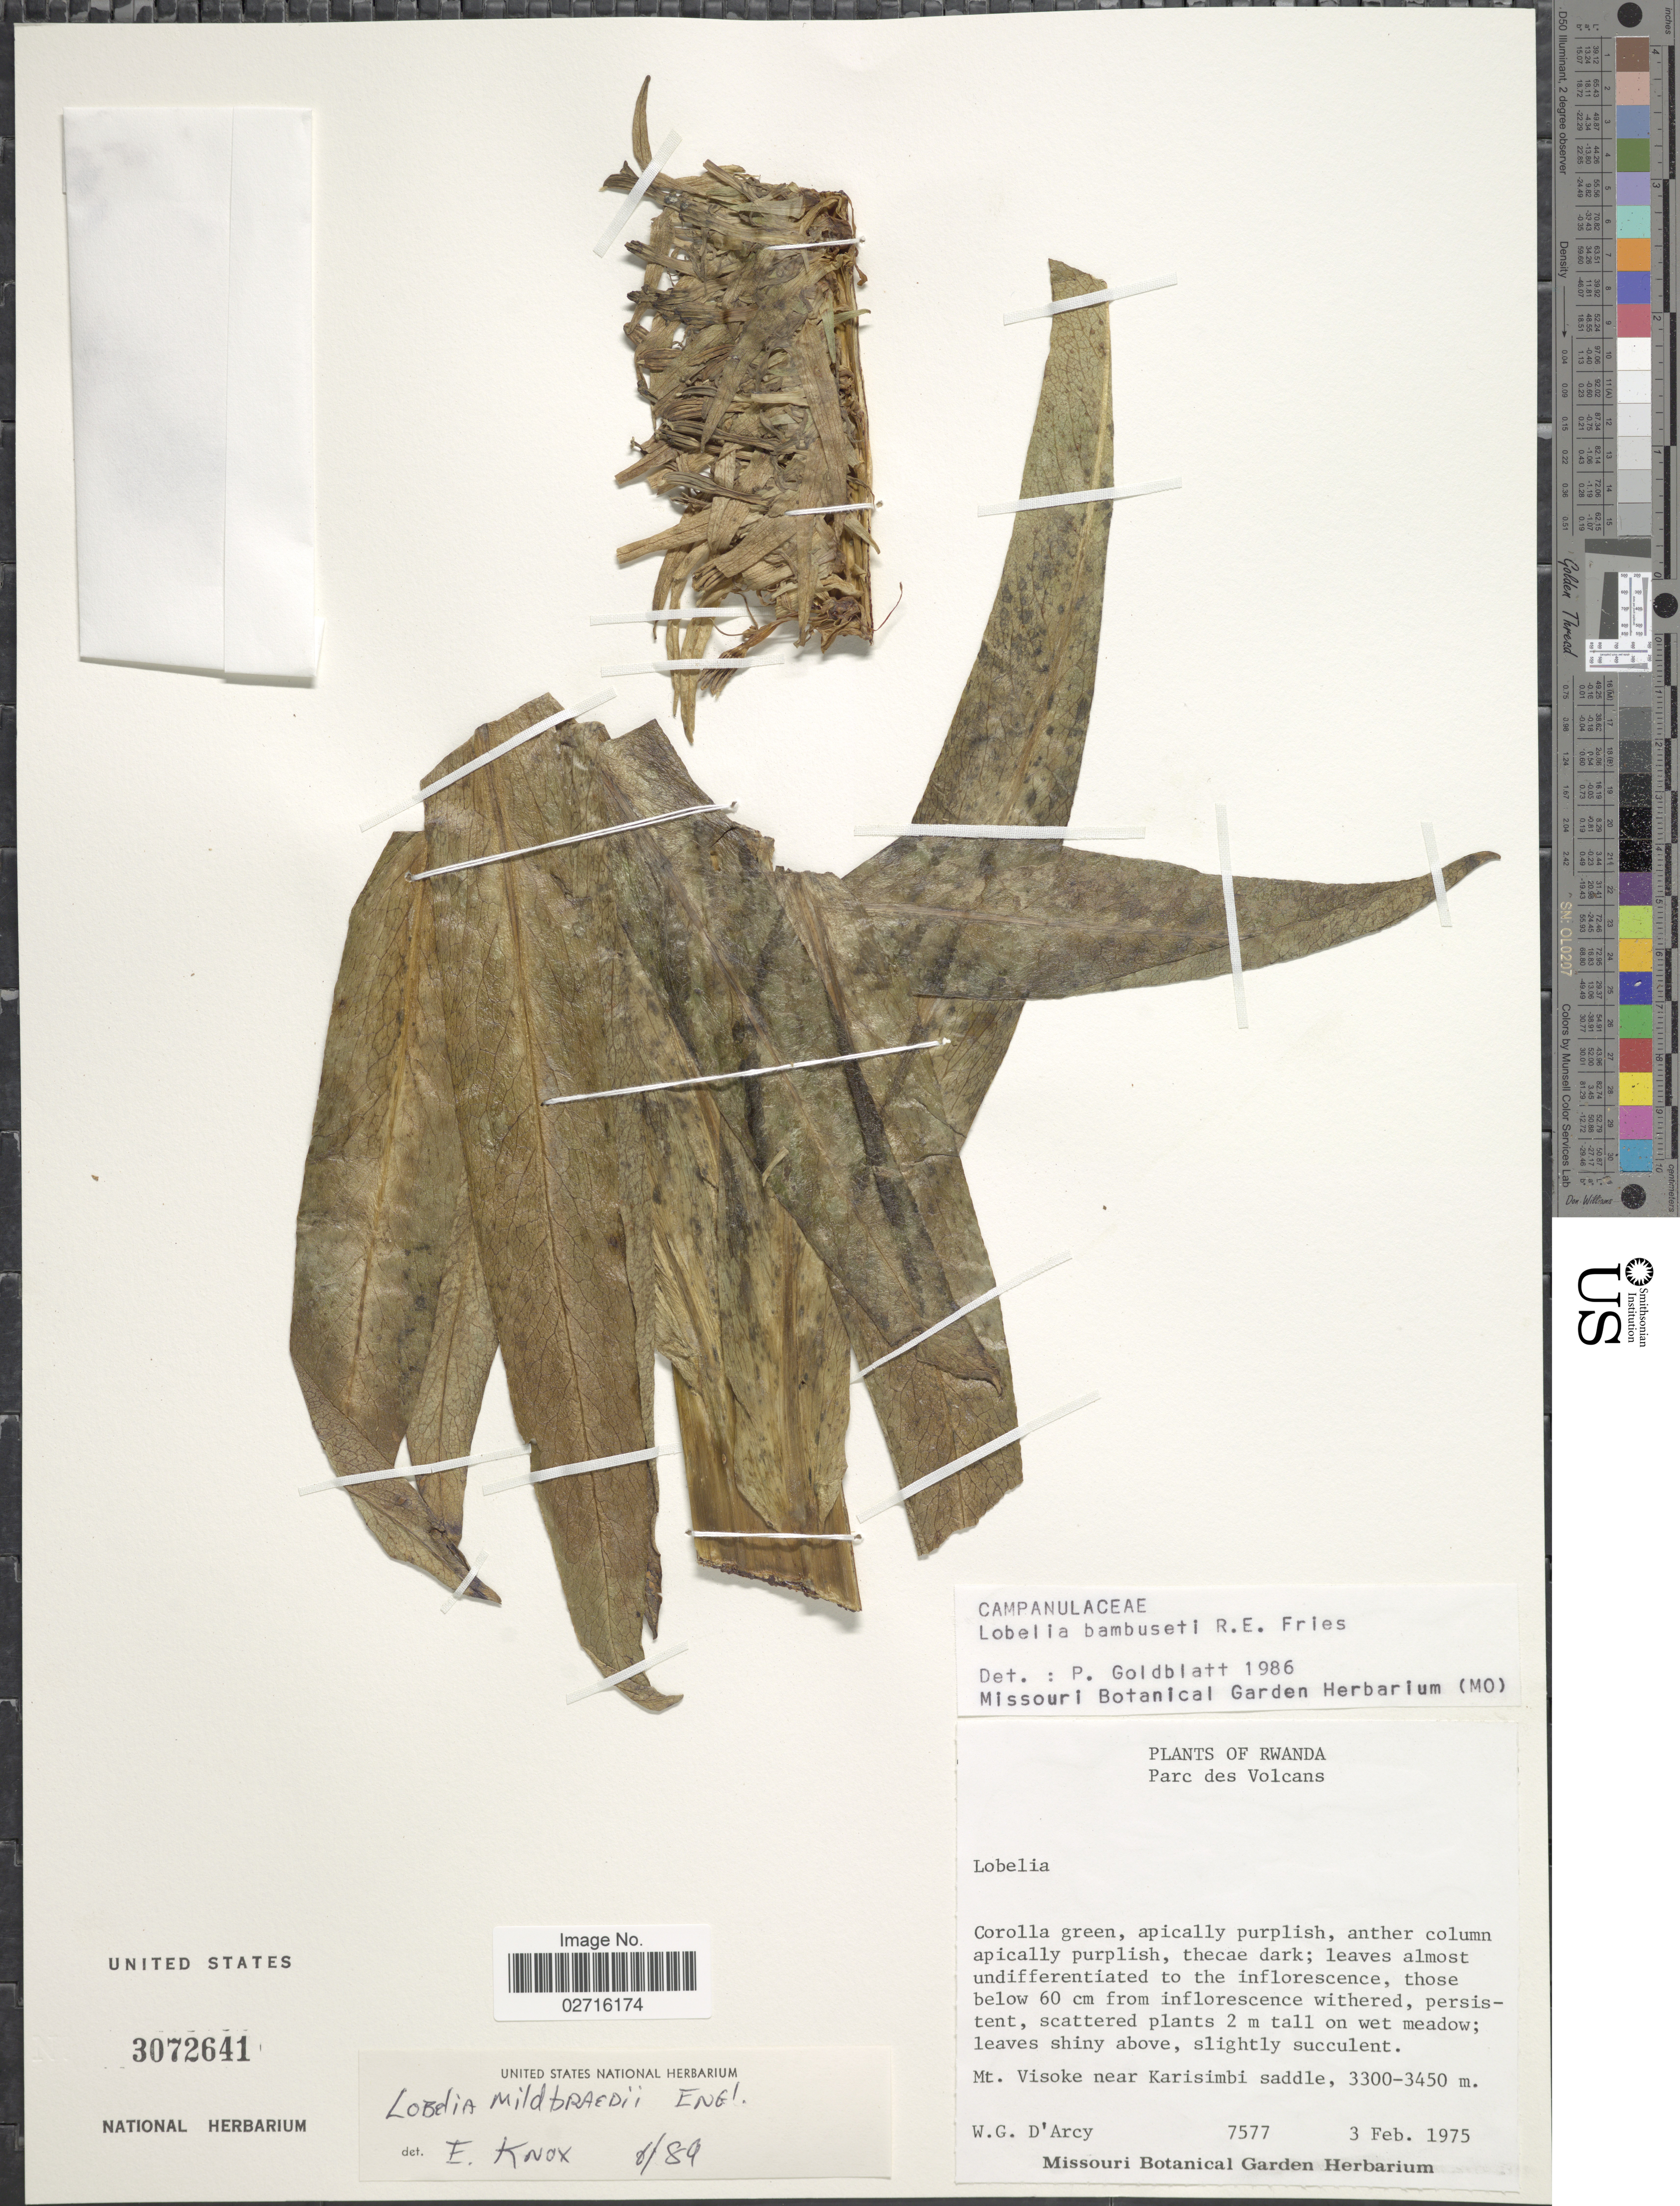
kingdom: Plantae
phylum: Tracheophyta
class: Magnoliopsida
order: Asterales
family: Campanulaceae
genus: Lobelia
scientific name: Lobelia mildbraedii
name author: Engl.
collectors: W. G. D'Arcy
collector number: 7577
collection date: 1975-02-03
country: Rwanda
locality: Parc des Volcans, mt Visoke near Karisimbi saddle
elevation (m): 3300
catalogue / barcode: US 3072641